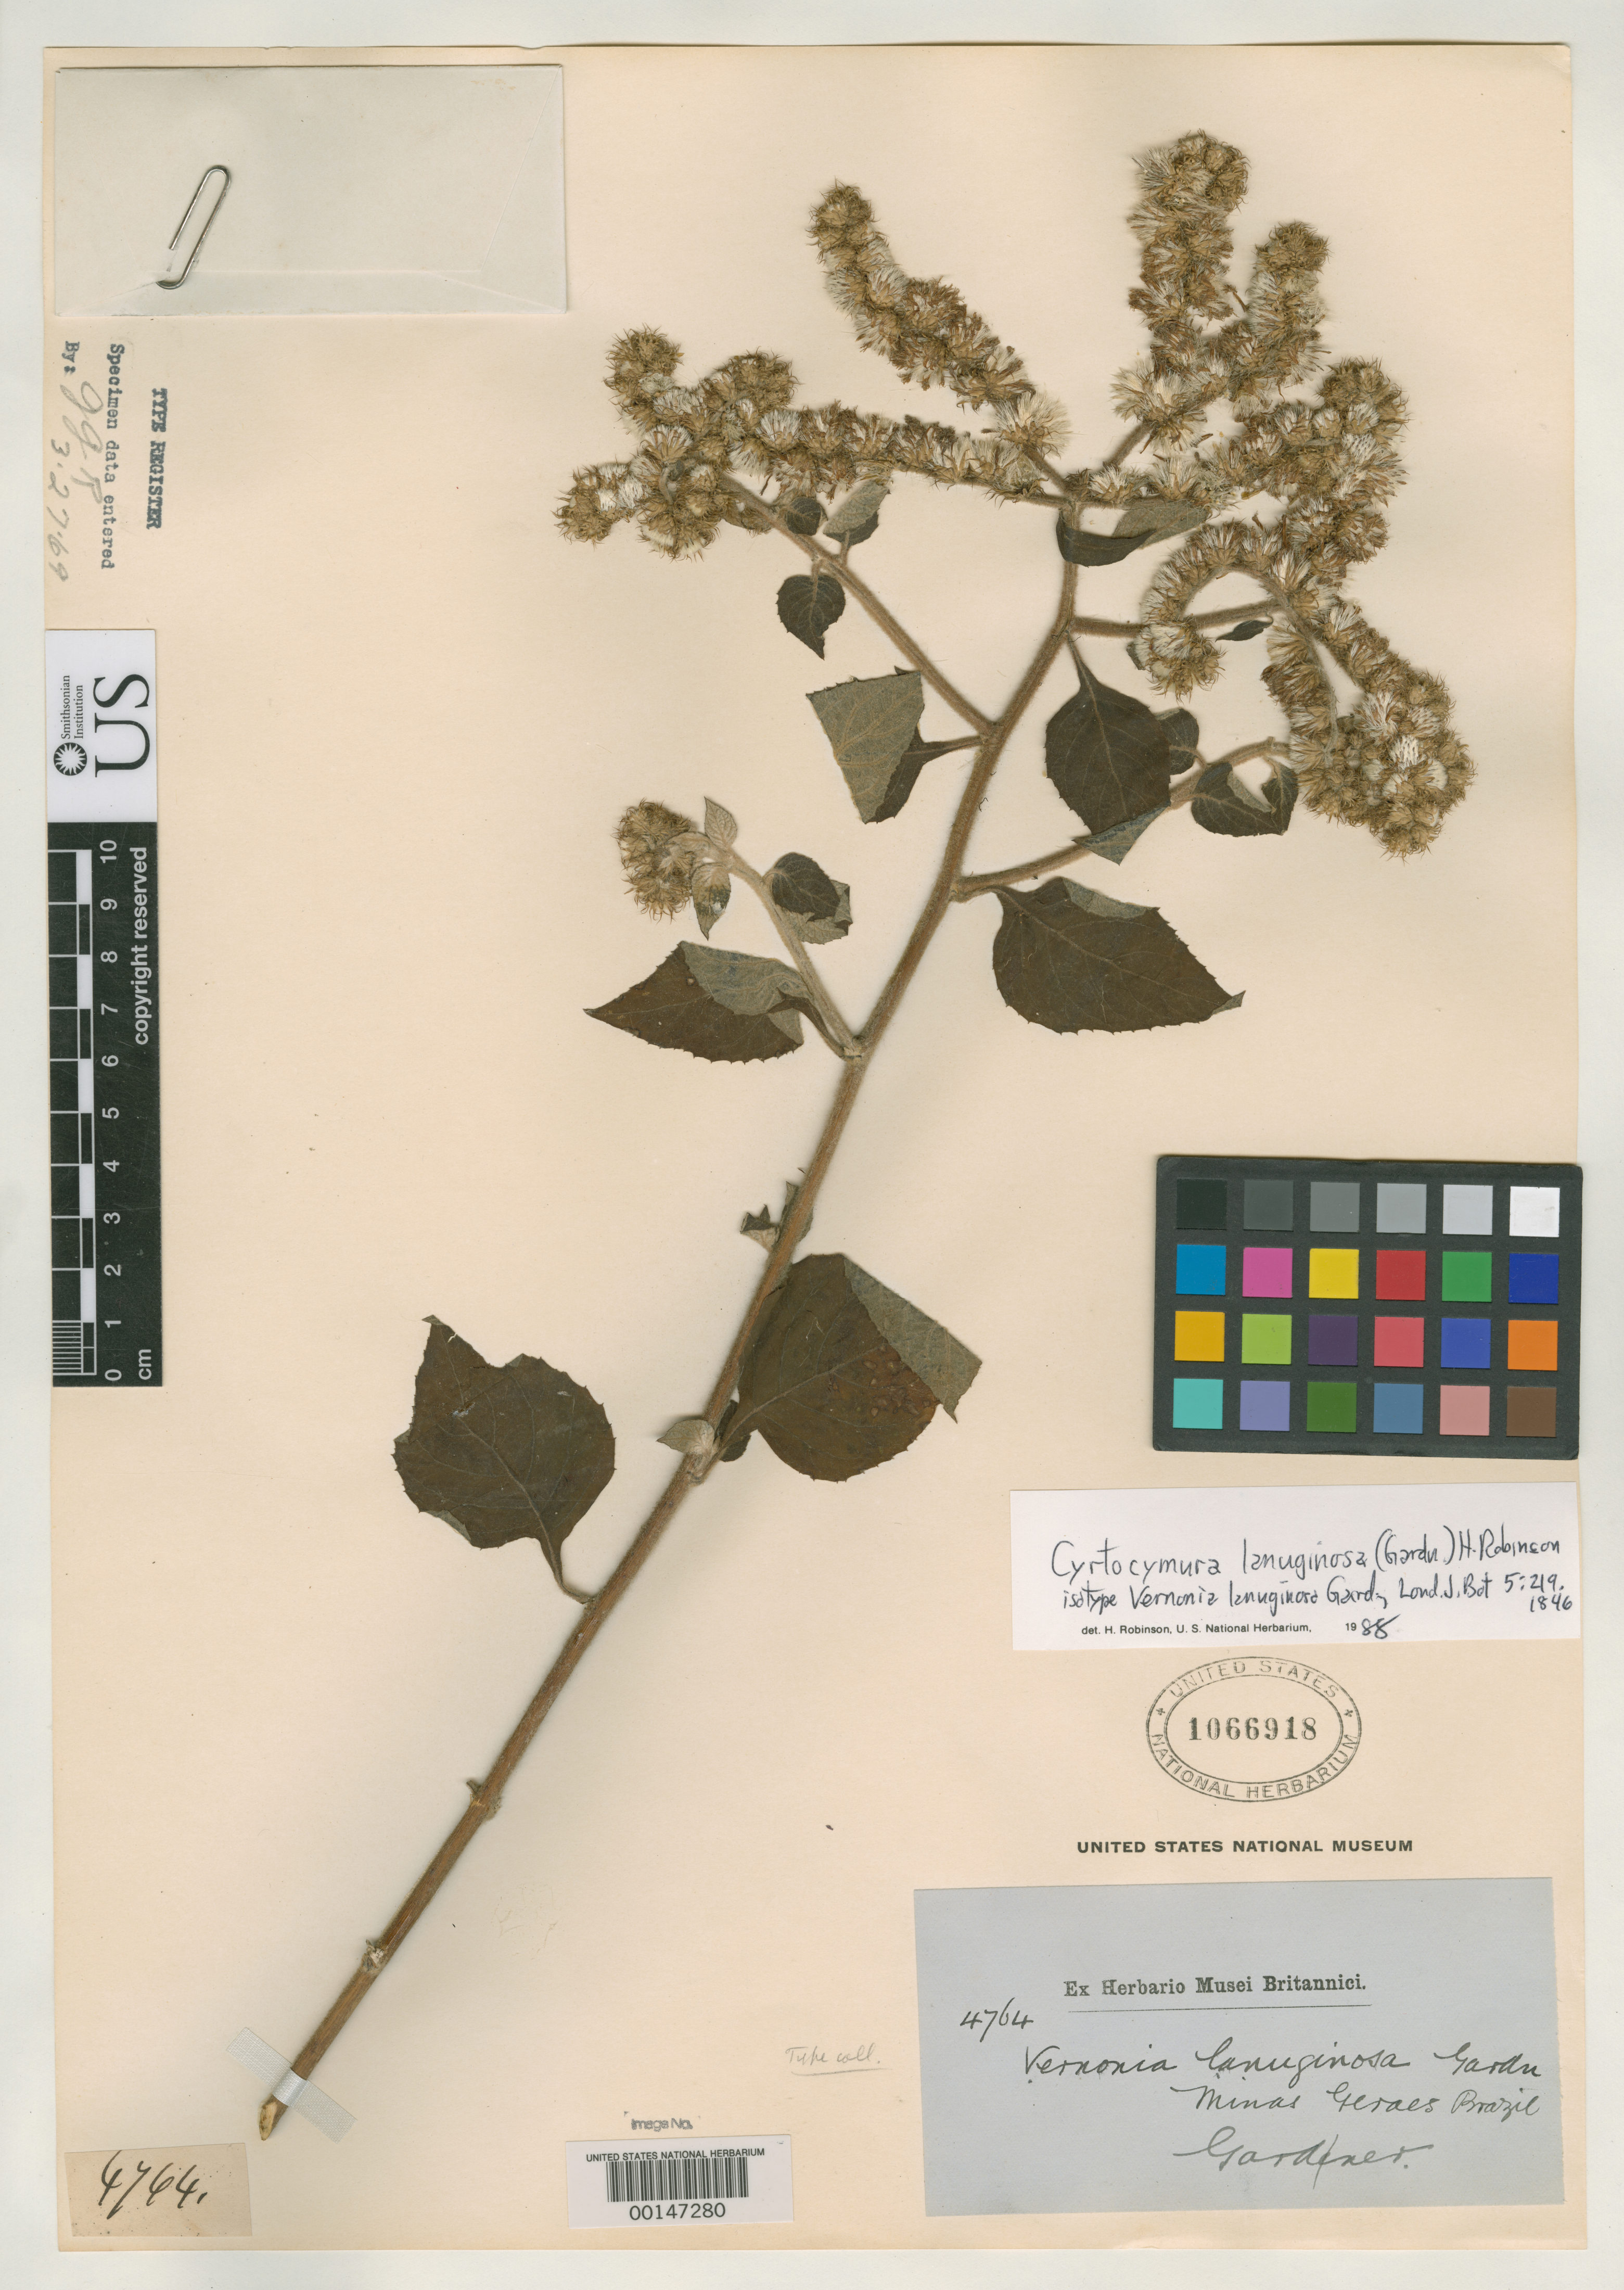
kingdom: Plantae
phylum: Tracheophyta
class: Magnoliopsida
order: Asterales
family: Asteraceae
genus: Vernonia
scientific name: Vernonia lanuginosa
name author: Gardner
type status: Isotype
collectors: G. Gardner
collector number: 4764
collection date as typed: Jul 1840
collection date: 1840-07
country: Brazil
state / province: Minas Gerais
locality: Near Formigas.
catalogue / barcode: US 1066918